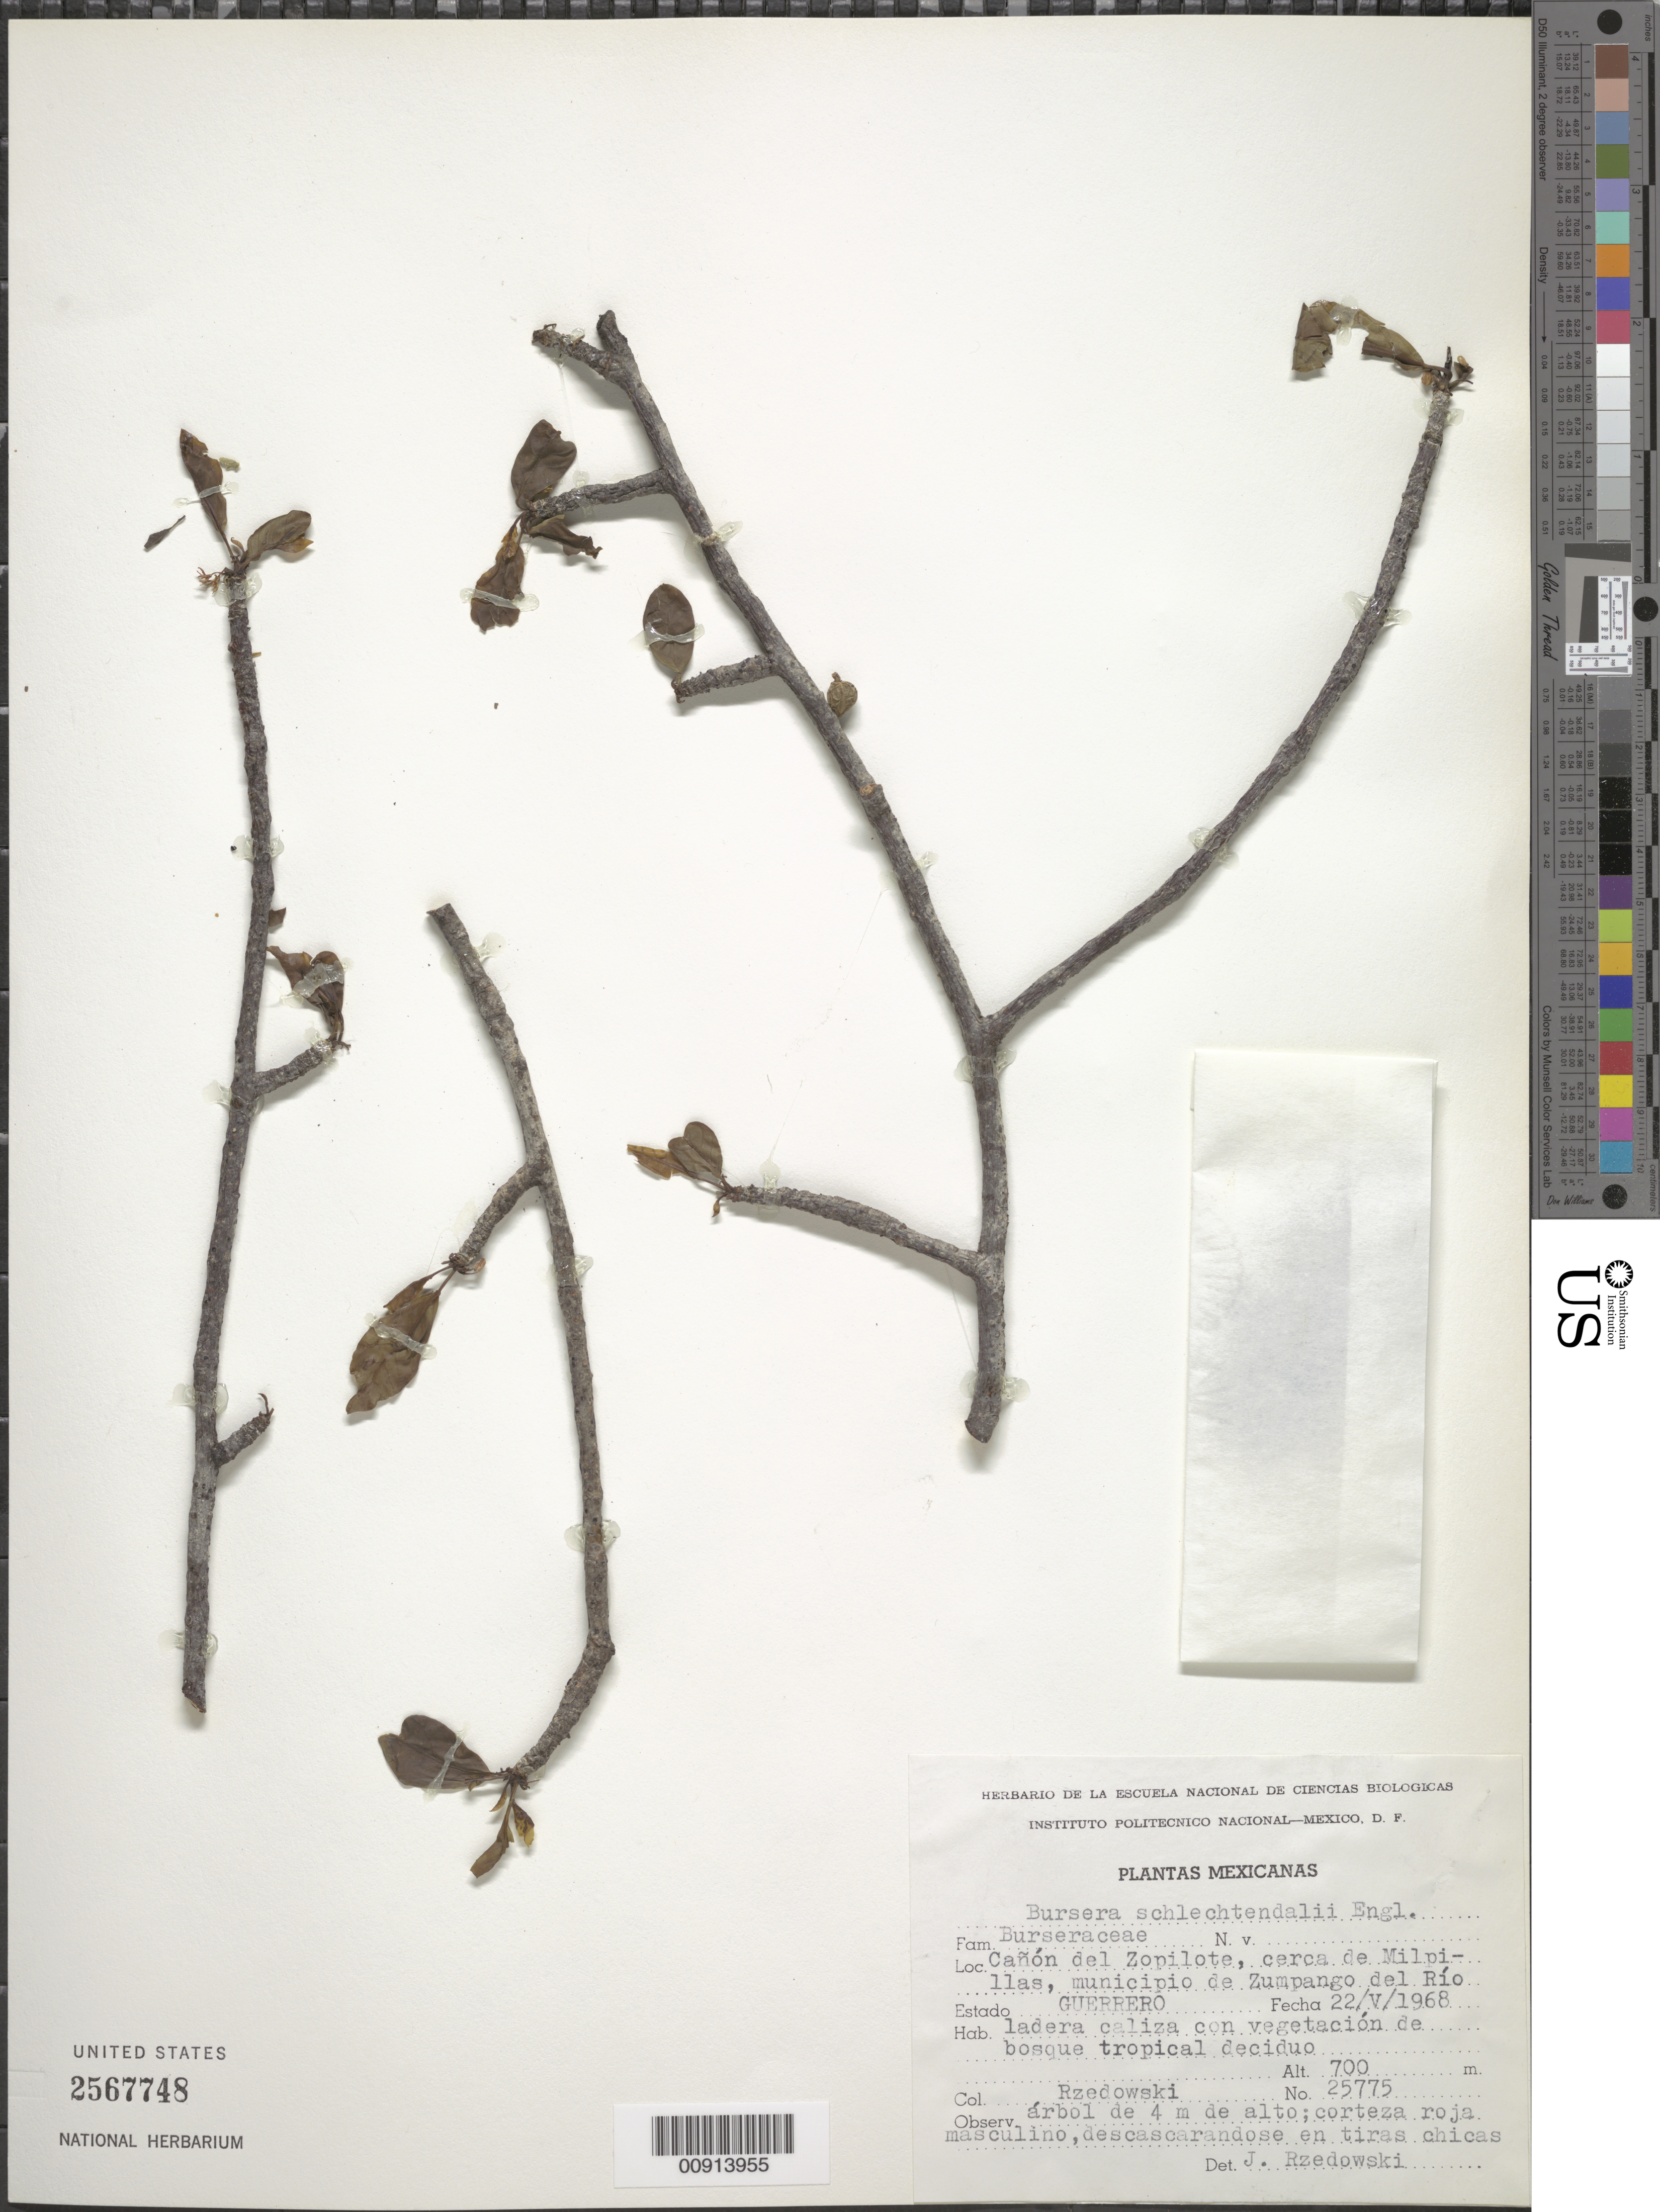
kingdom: Plantae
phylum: Tracheophyta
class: Magnoliopsida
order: Sapindales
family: Burseraceae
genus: Bursera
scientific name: Bursera schlechtendalii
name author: Engl.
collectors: J. Rzedowski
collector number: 25775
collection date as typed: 22 May 1968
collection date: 1968-05-22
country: Mexico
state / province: Guerrero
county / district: Zumpango del Río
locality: Cañon del Zopilote, cerca de Milpillas, municipio de Zumpango del Río. Estado Guerrero.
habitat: Ladera caliza con vegetación de bosque tropical deciduo.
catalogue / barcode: US 2567748